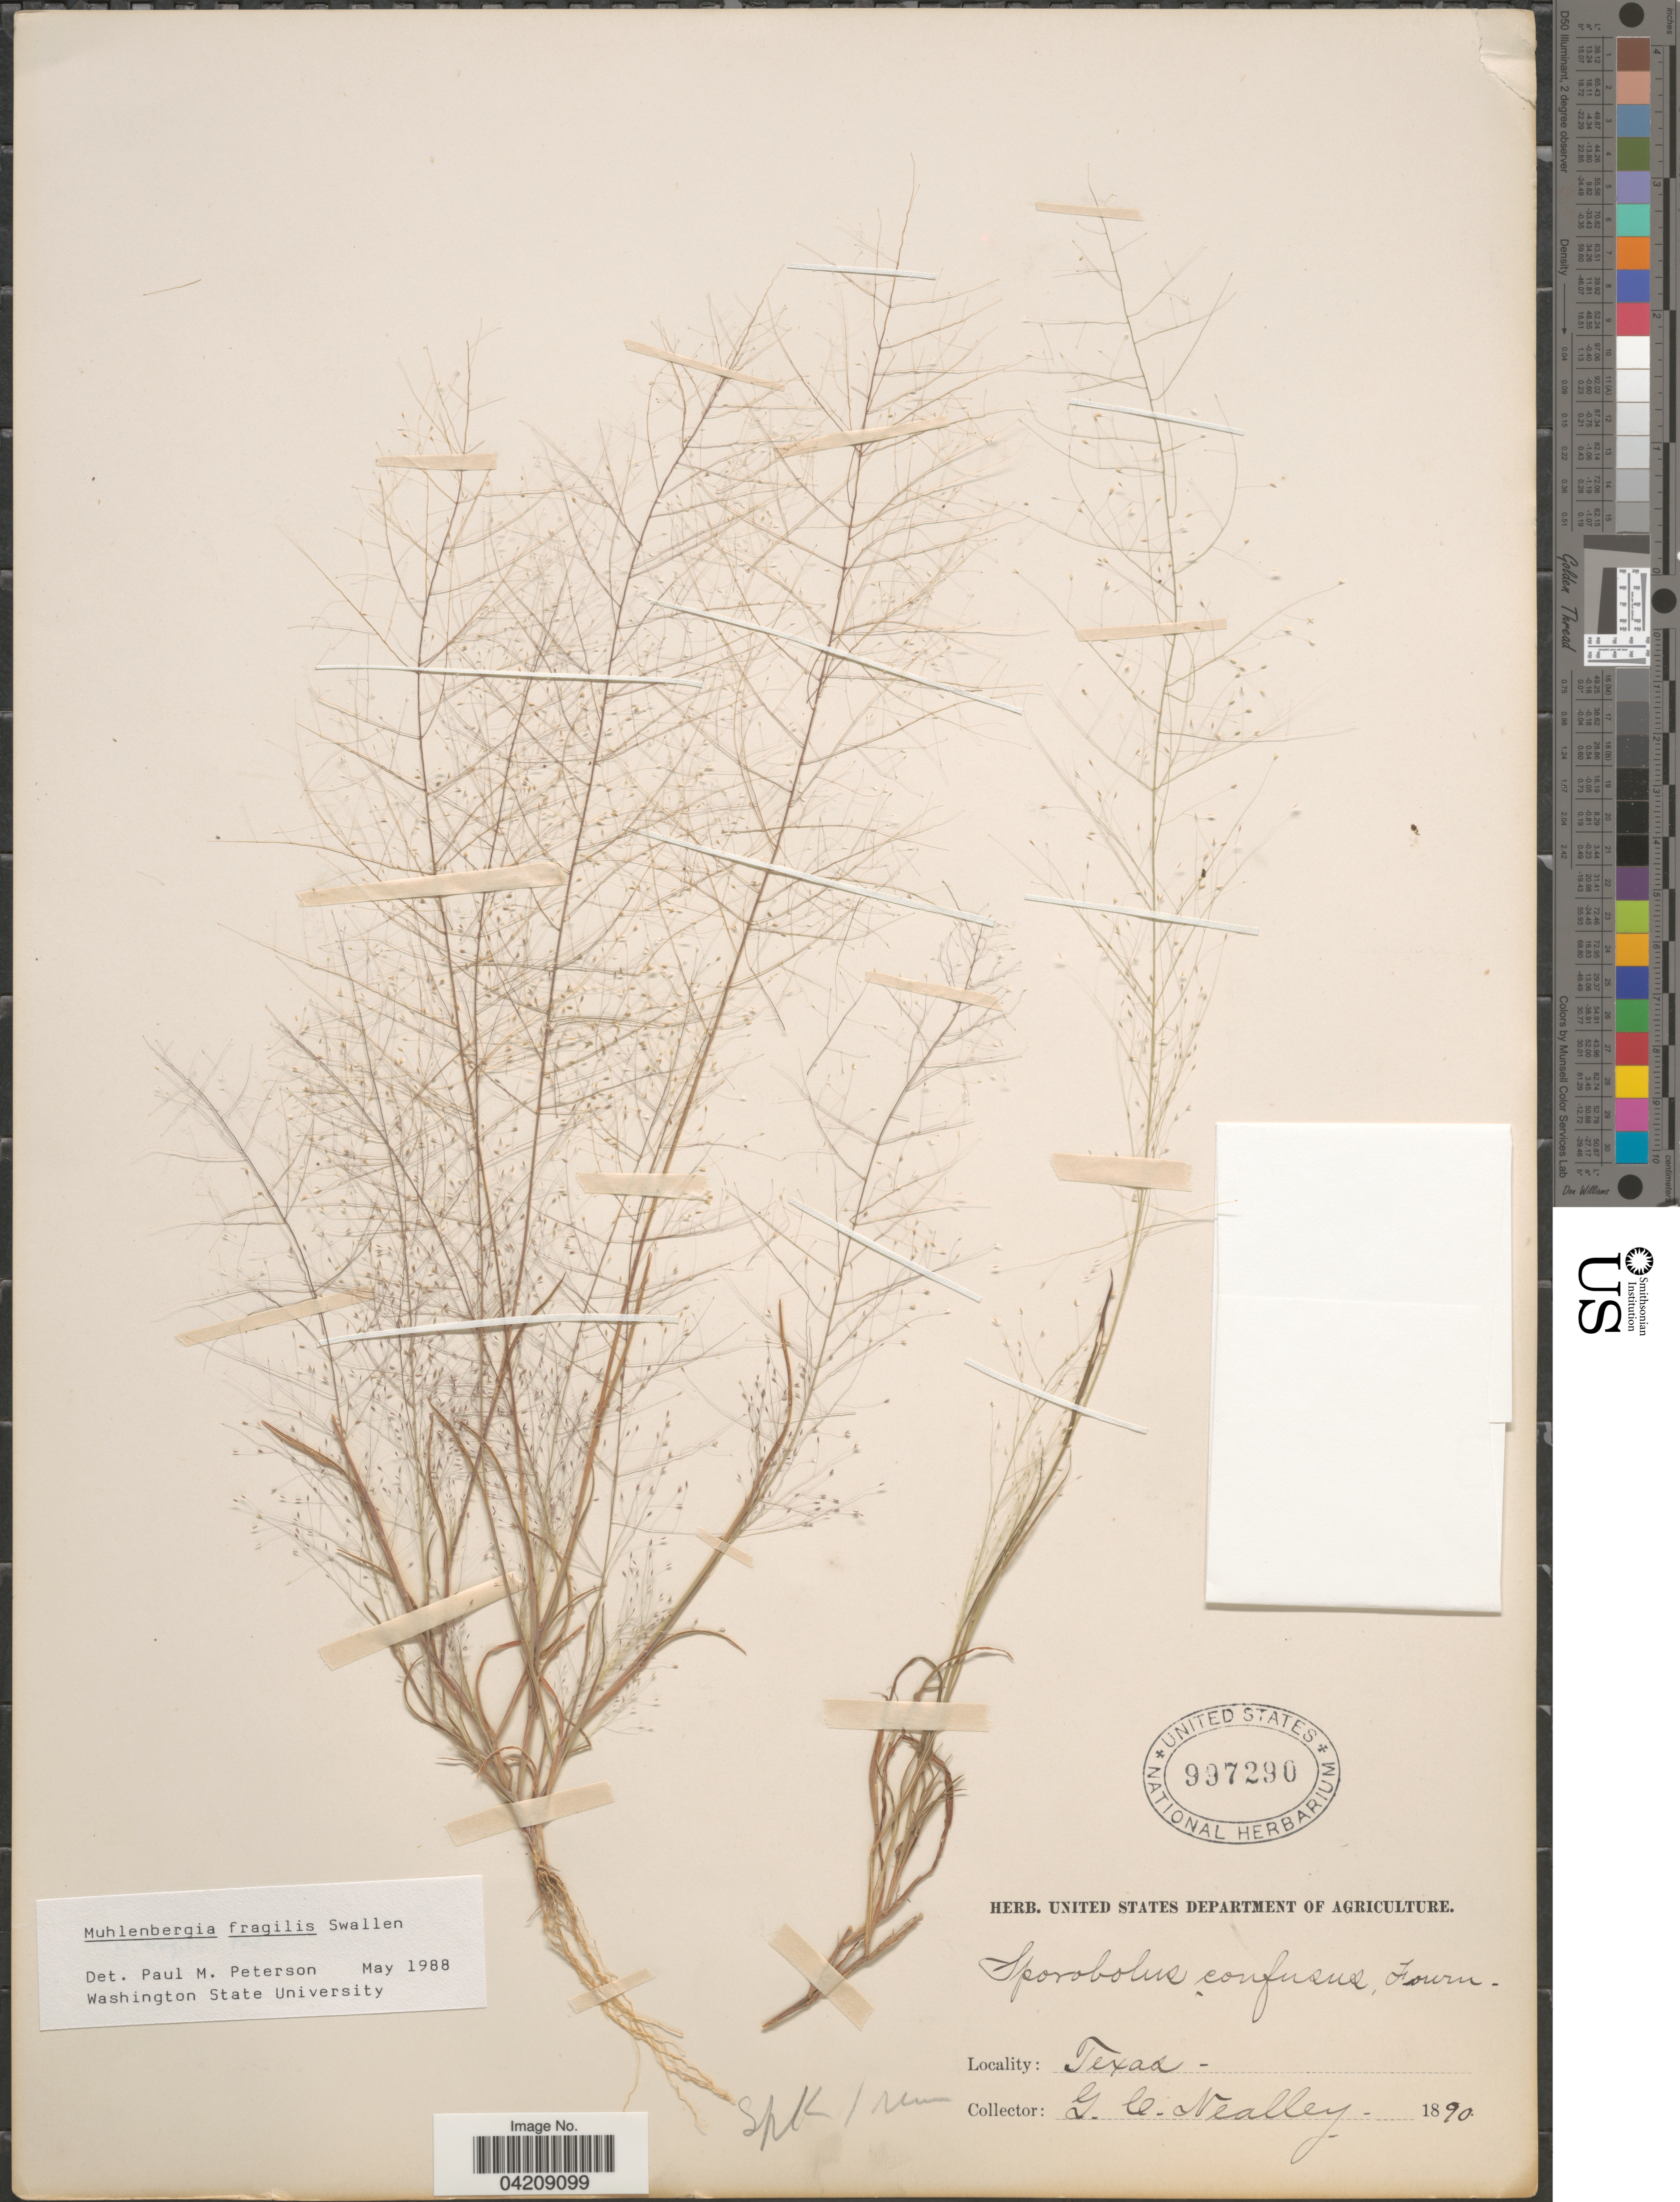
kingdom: Plantae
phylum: Tracheophyta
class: Liliopsida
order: Poales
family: Poaceae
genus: Muhlenbergia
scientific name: Muhlenbergia fragilis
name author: Swallen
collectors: G. C. Nealley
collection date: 1890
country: United States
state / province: Texas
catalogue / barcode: US 997290